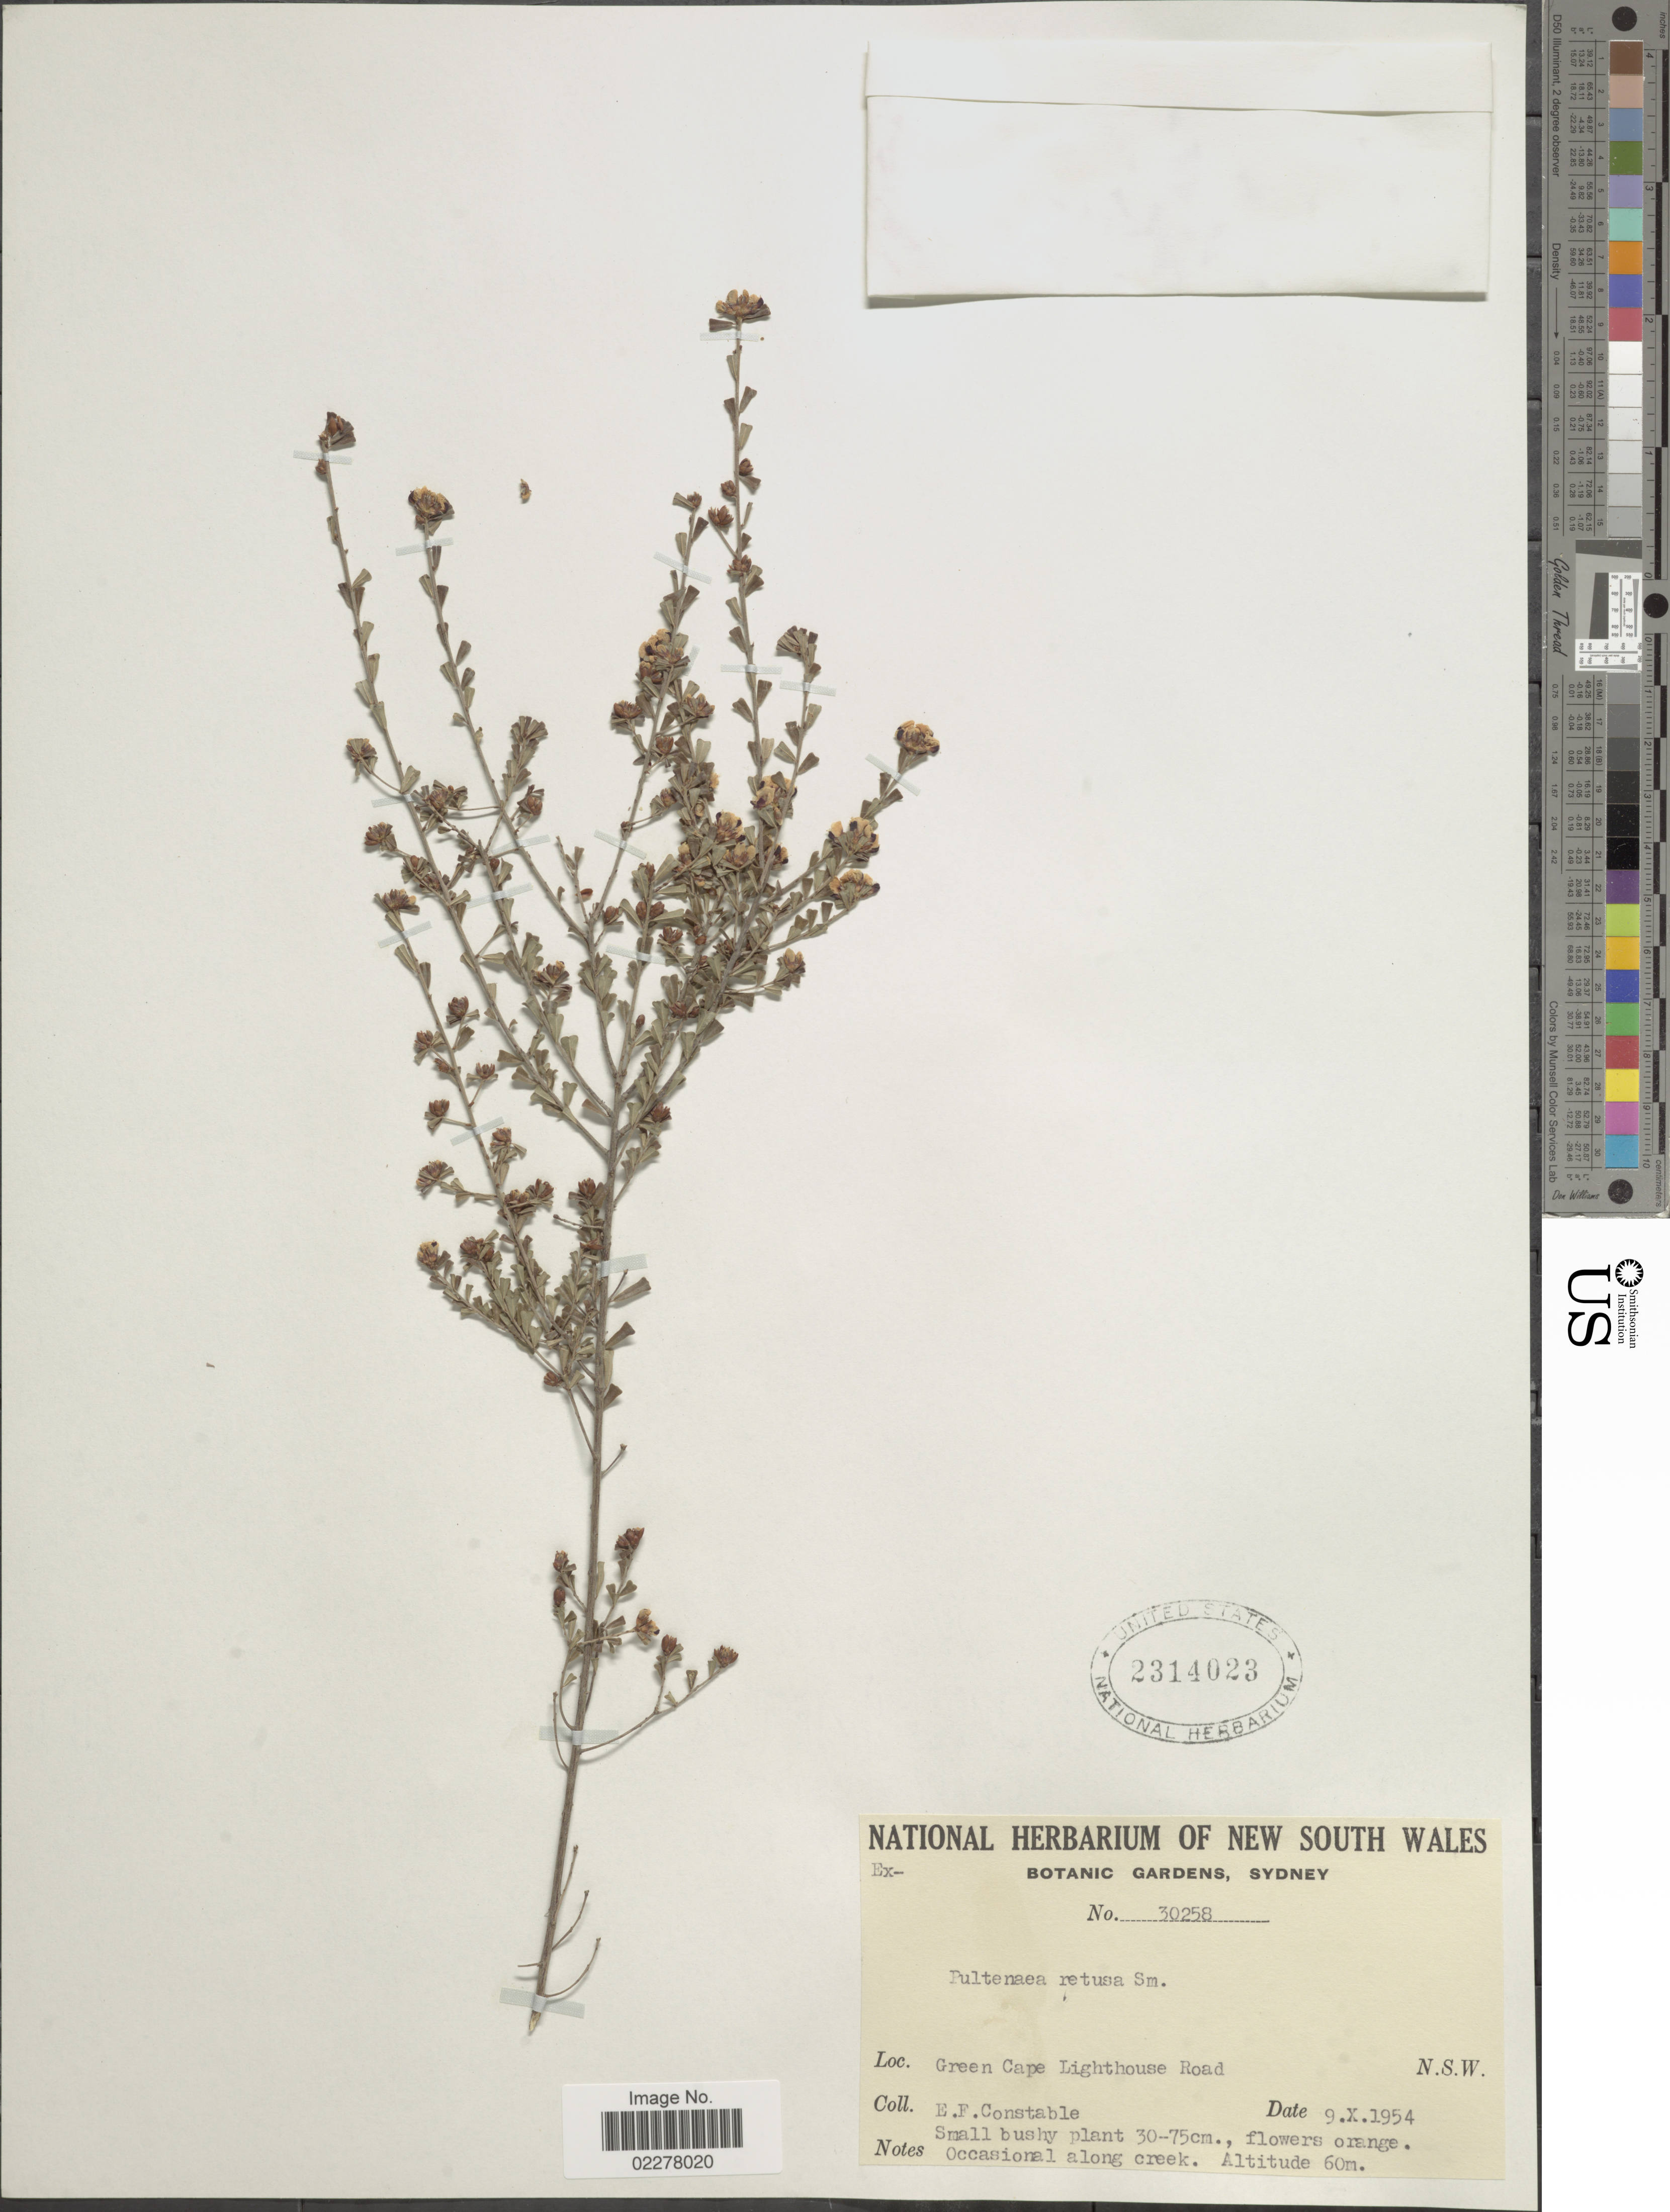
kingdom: Plantae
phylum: Tracheophyta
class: Magnoliopsida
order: Fabales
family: Fabaceae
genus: Pultenaea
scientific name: Pultenaea retusa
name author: Sm.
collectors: E. F. Constable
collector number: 30258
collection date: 1954-10-09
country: Australia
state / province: New South Wales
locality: Green Cape Lighthouse Road. N.S.W.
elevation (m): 60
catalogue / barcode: US 2314023